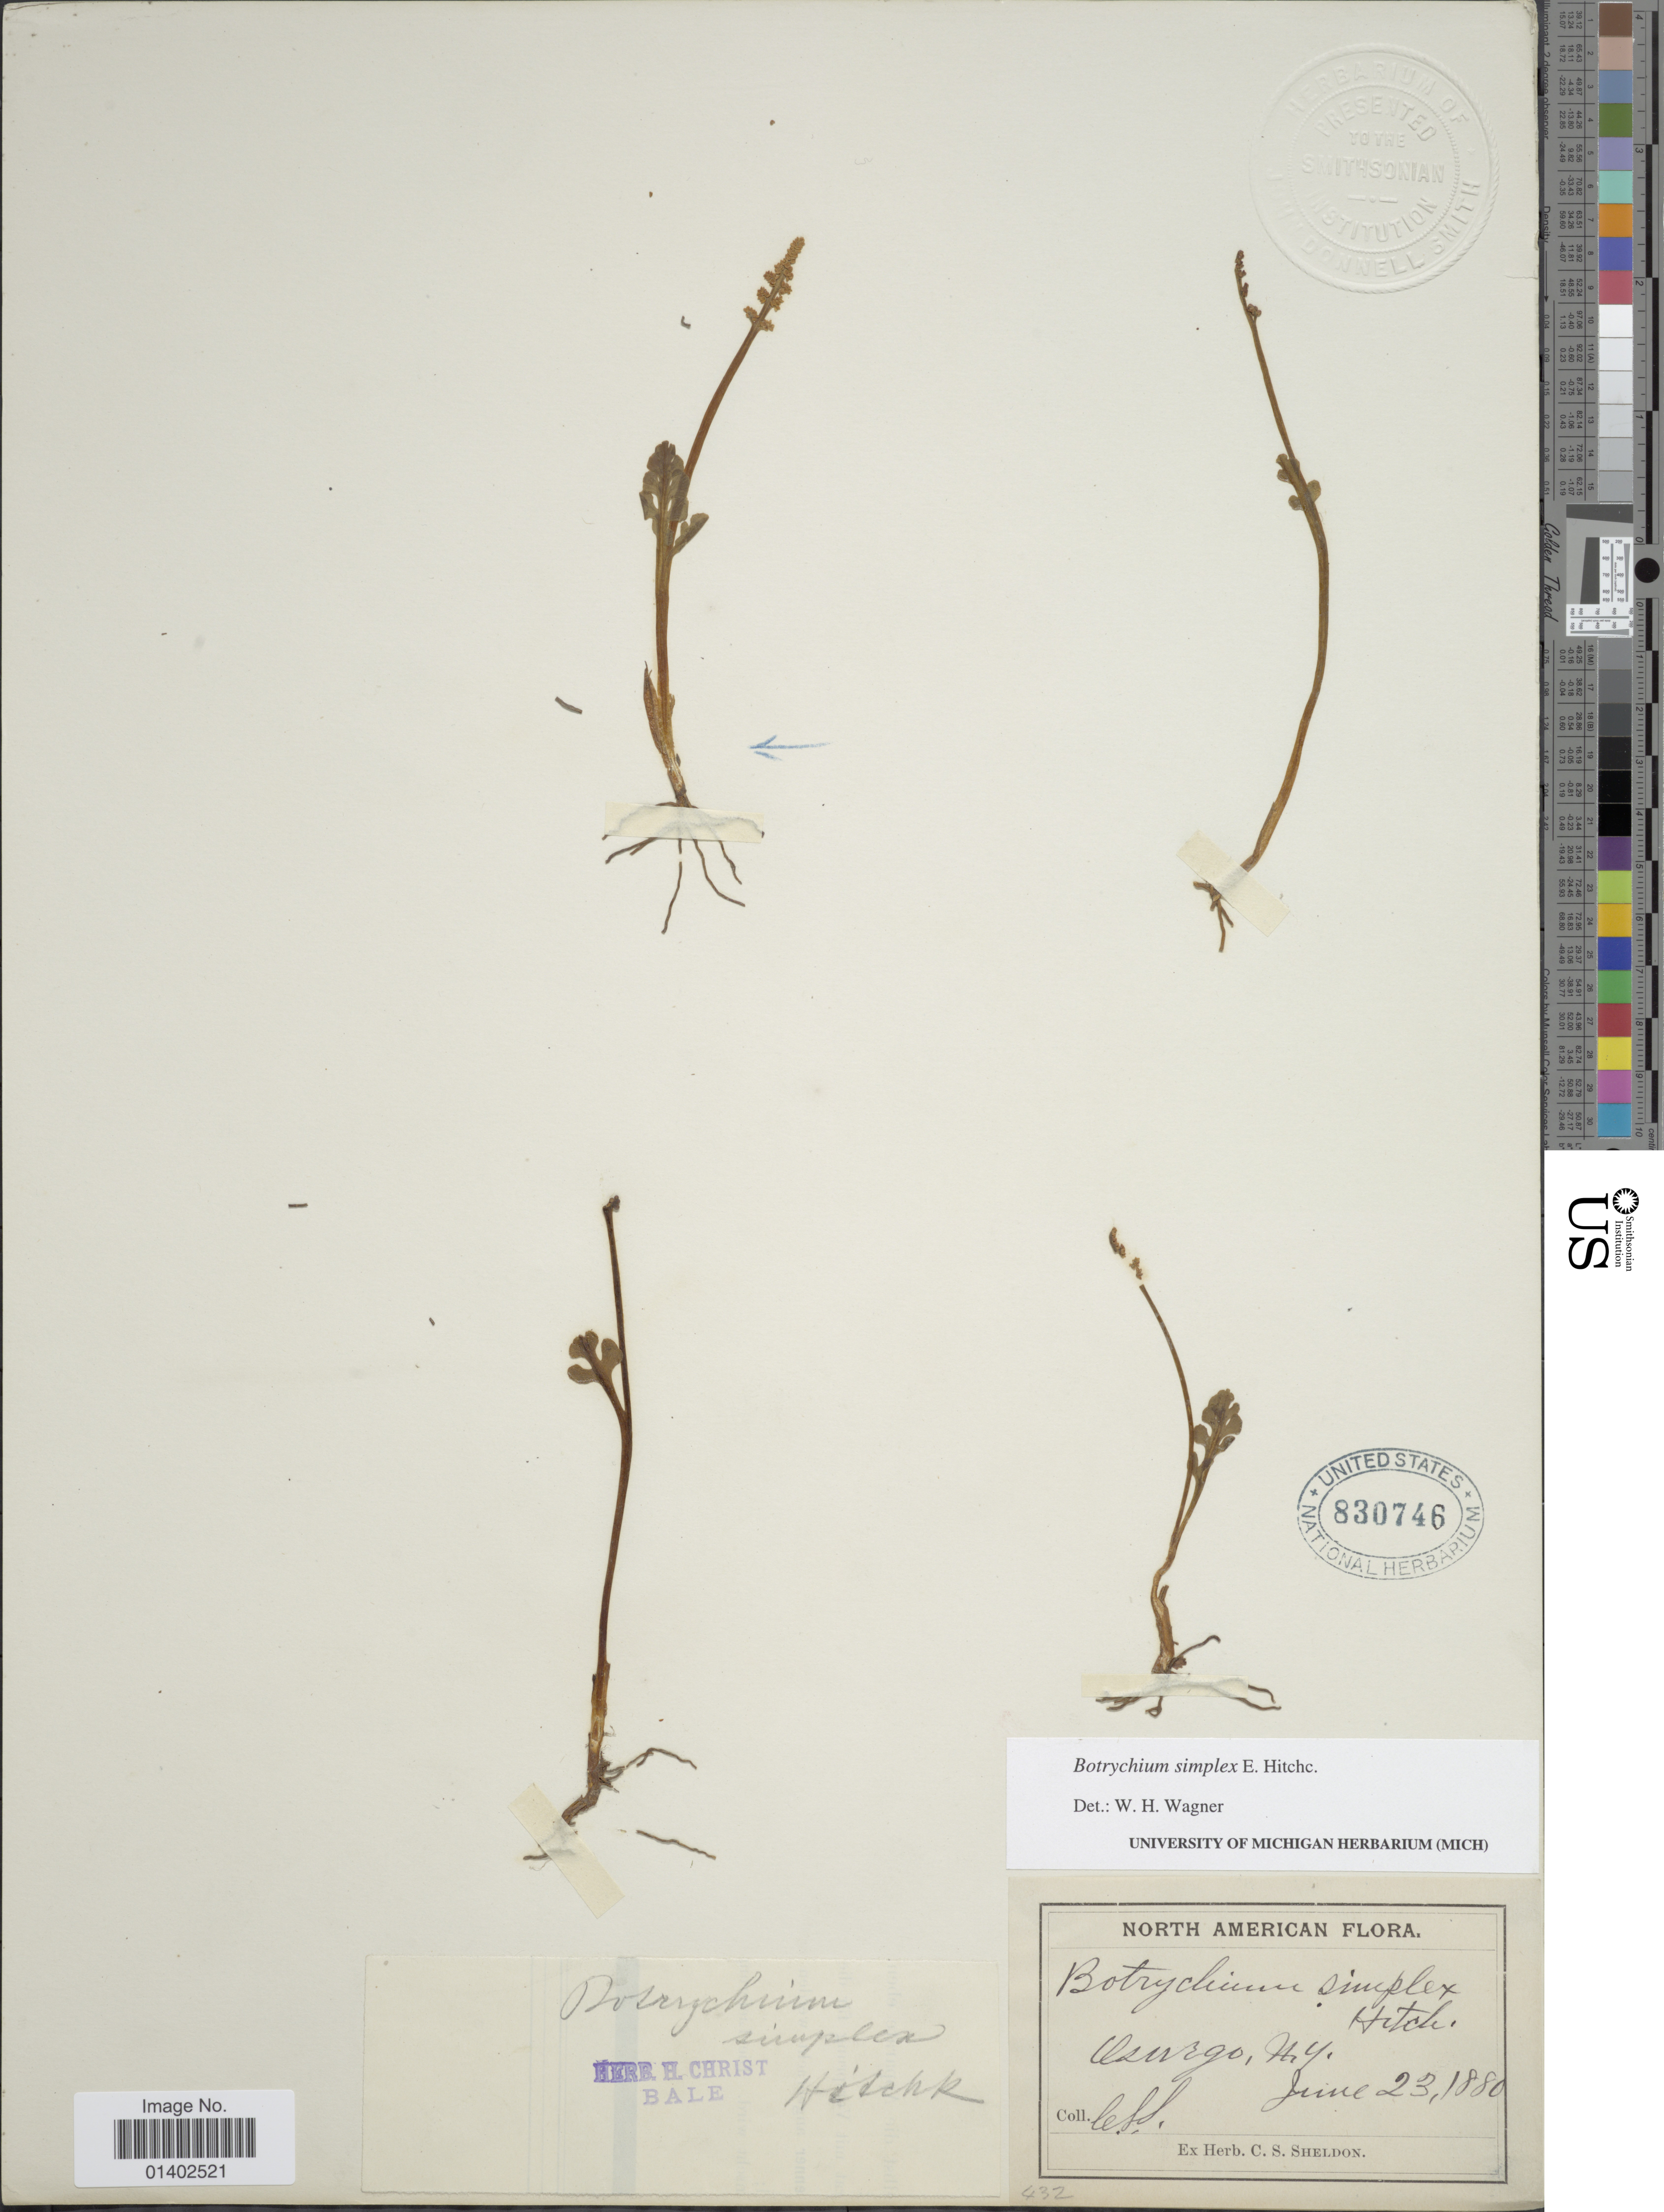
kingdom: Plantae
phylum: Tracheophyta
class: Polypodiopsida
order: Ophioglossales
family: Ophioglossaceae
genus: Botrychium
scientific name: Botrychium simplex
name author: E. Hitchc.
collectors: C. S. Sheldon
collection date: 1880-06-23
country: United States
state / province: New York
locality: Oswego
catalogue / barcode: US 830746